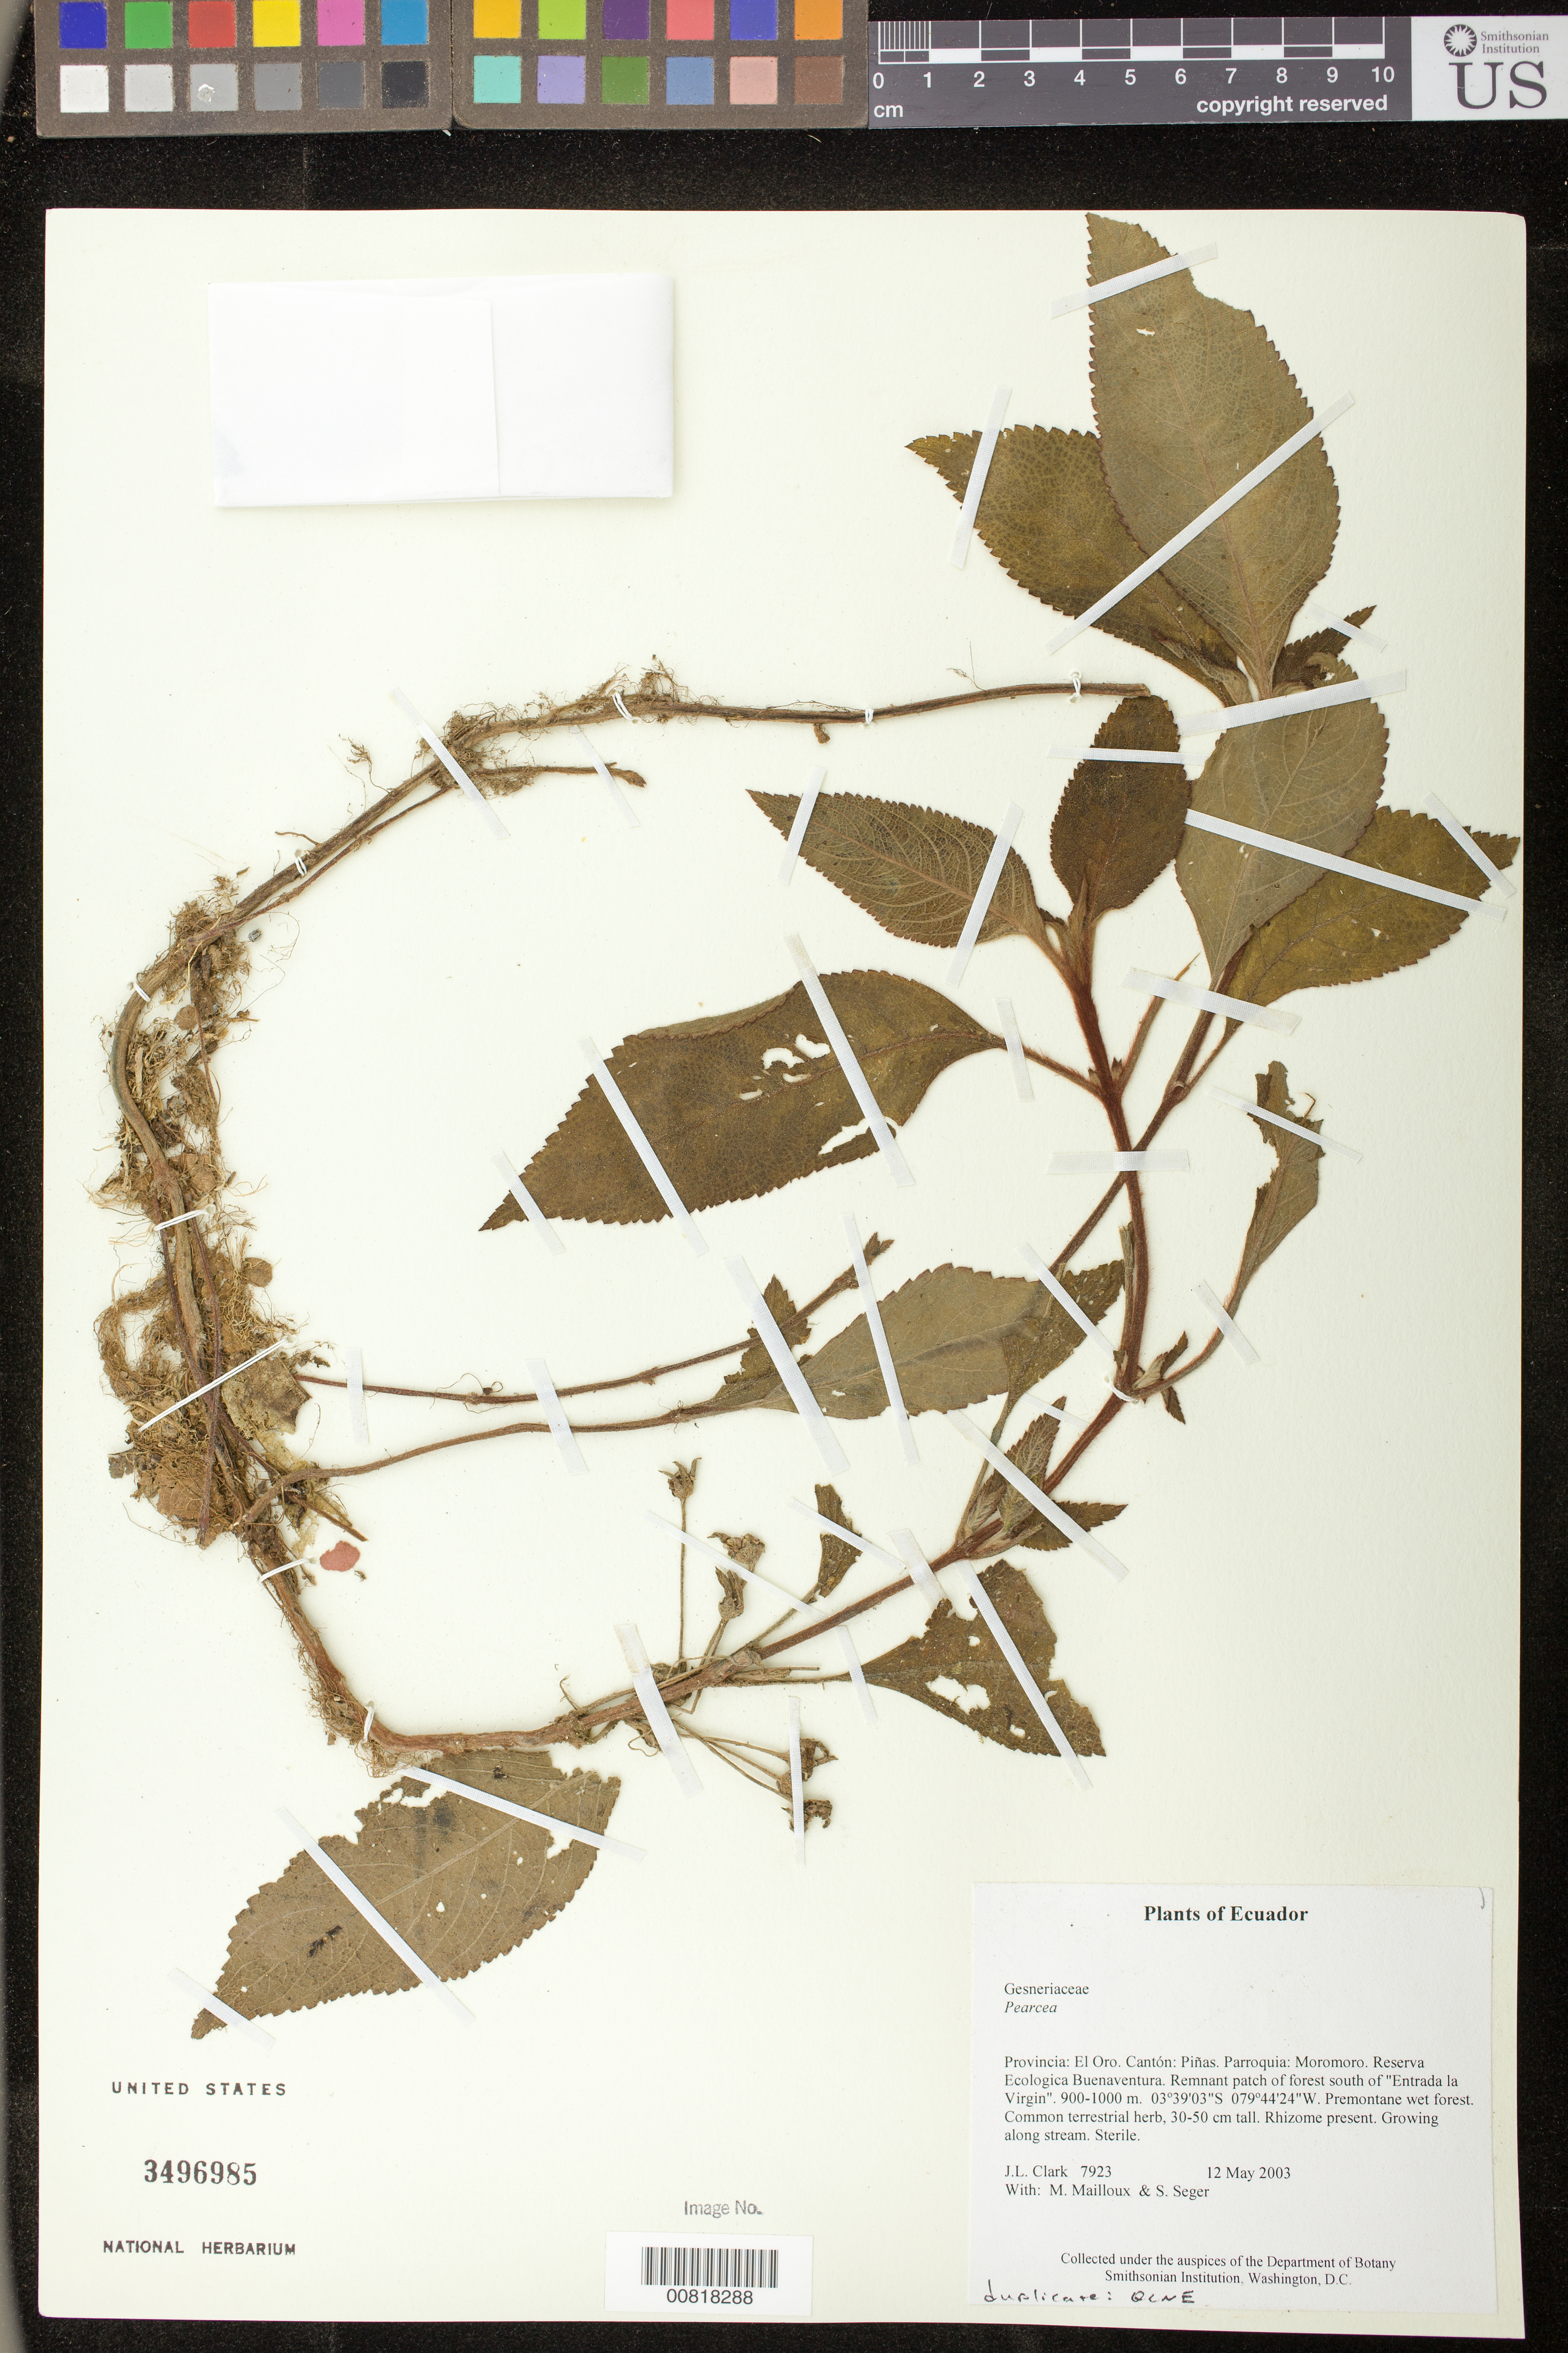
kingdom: Plantae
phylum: Tracheophyta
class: Magnoliopsida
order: Lamiales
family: Gesneriaceae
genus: Pearcea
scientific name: Pearcea sp.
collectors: J. L. Clark, M. Mailloux & S. Seger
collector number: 7923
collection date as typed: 12 May 2003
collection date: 2003-05-12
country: Ecuador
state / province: El Oro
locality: Piñas. Parroquia: Moromoro. Reserva Ecologica Buenaventura. Remnant patch of forest south of "Entrada la Virgin"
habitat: Premontane wet forest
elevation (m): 900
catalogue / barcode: US 3496985